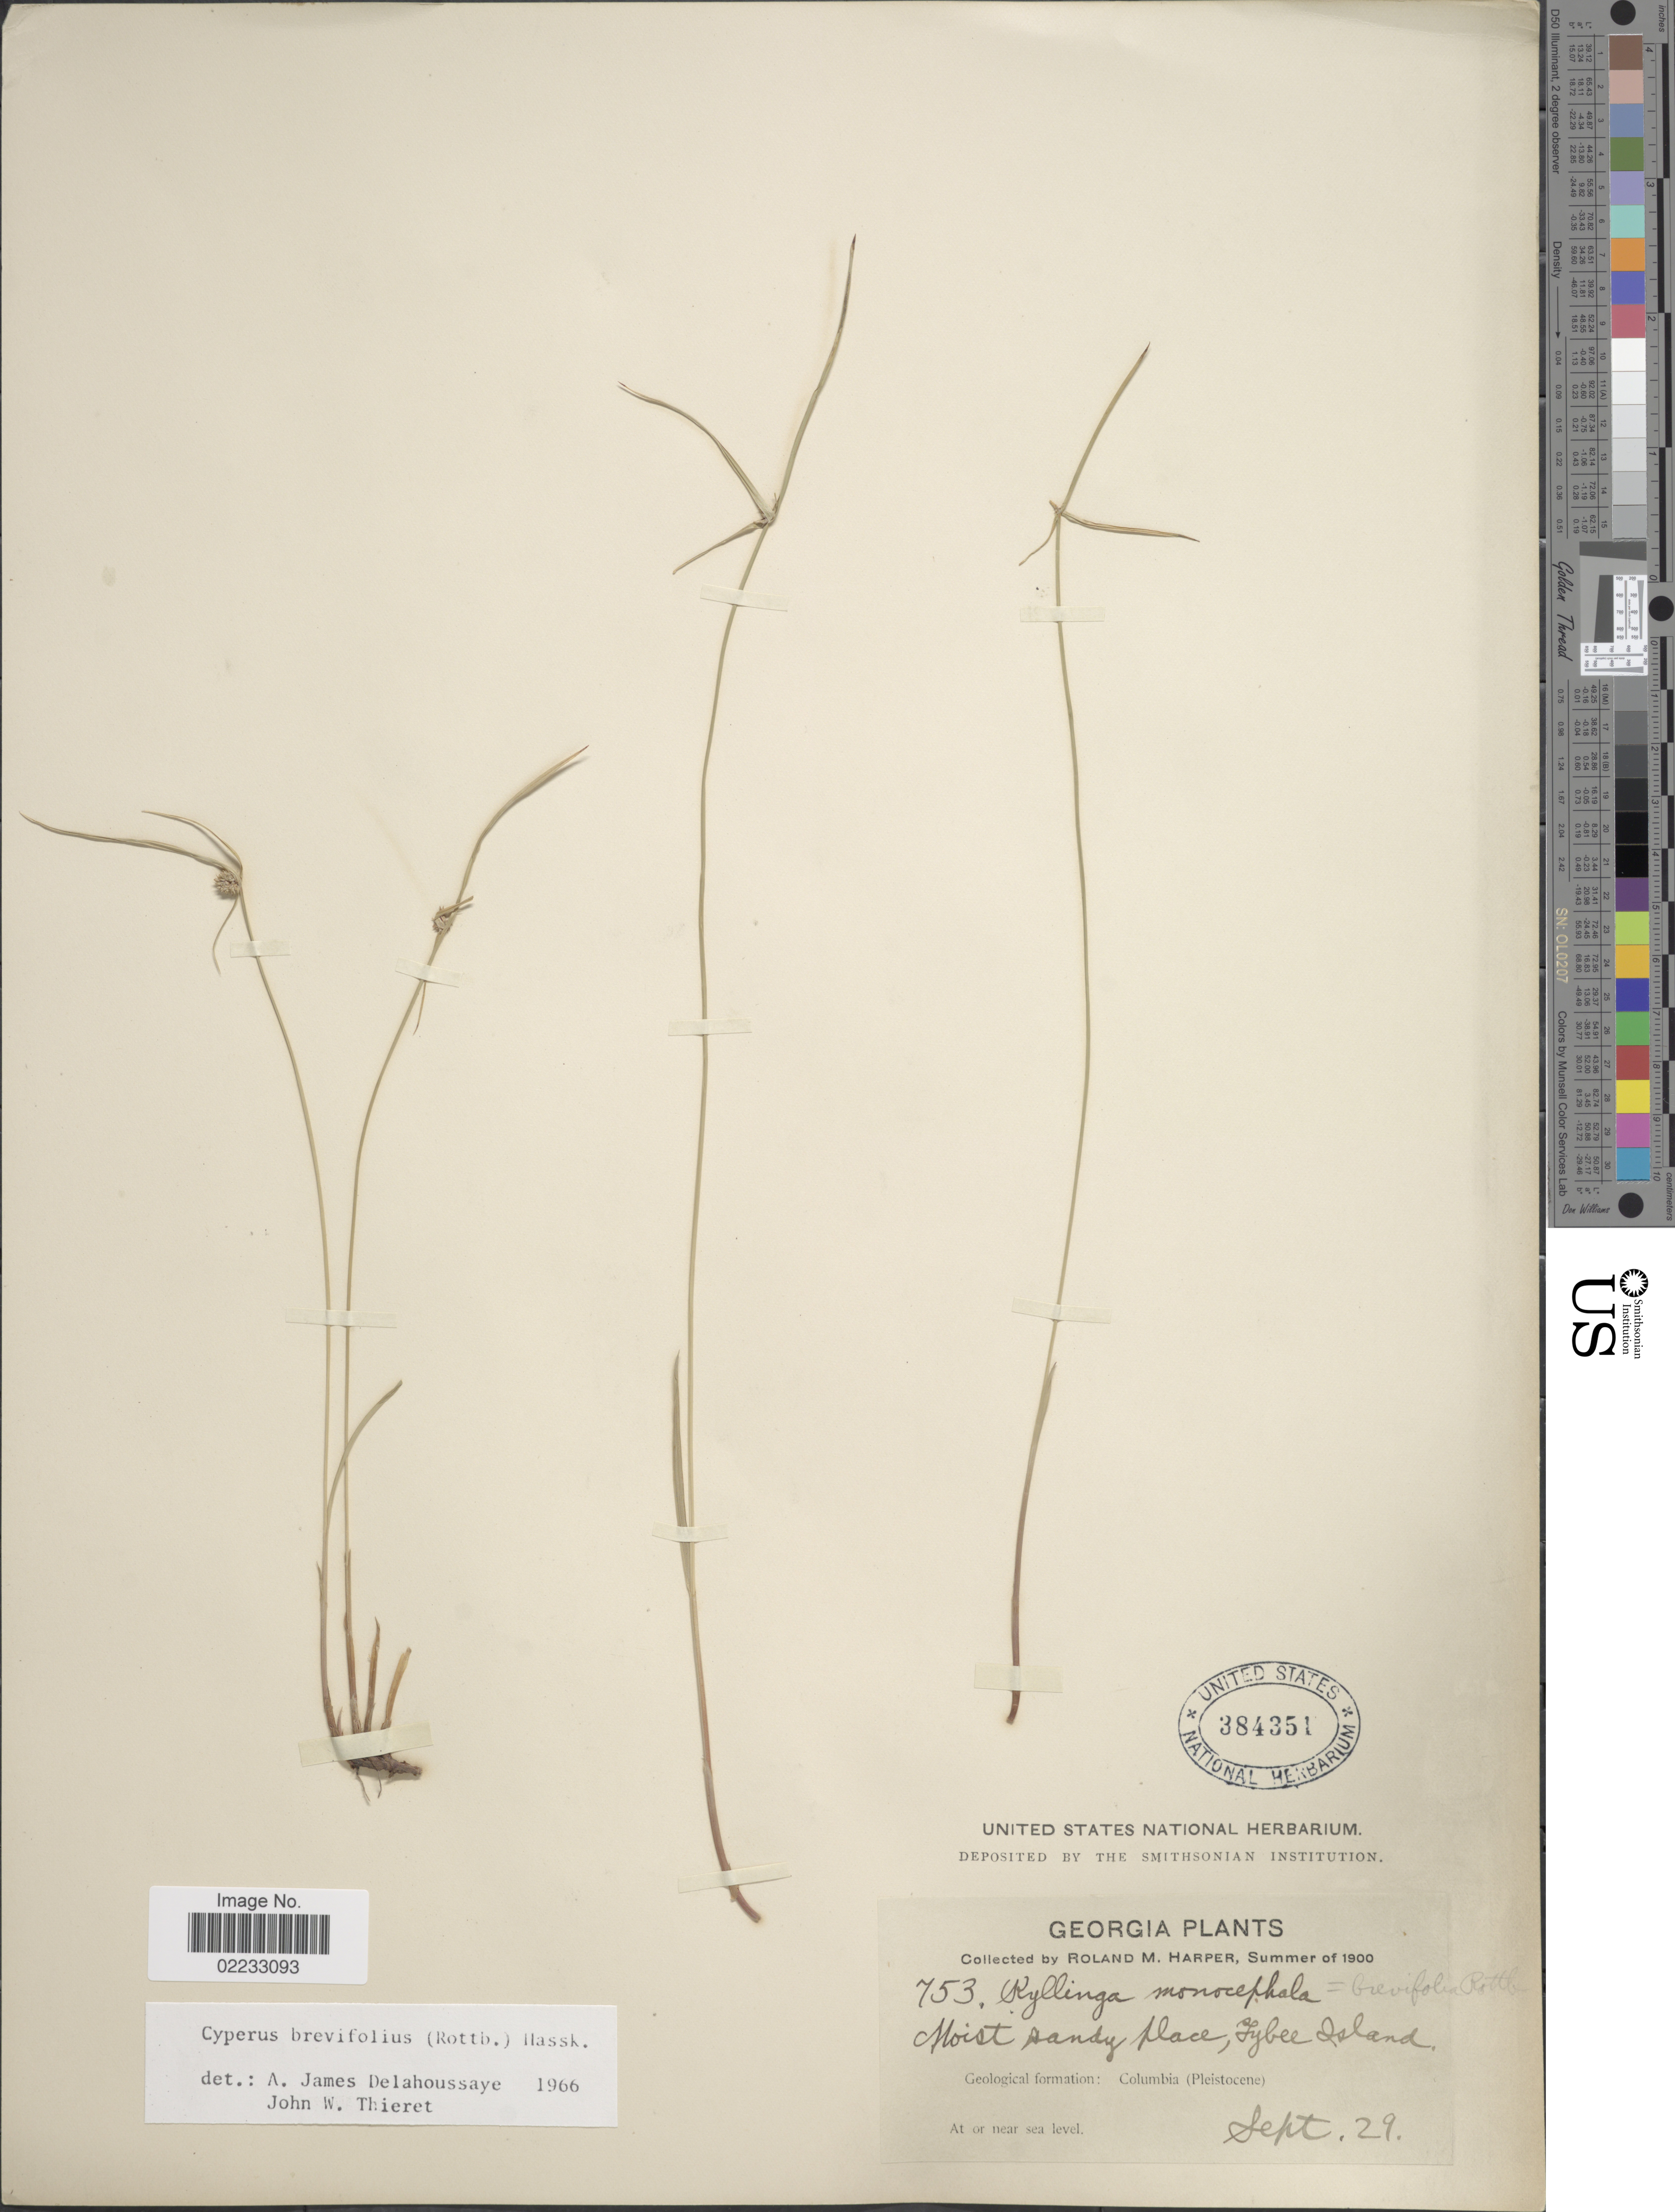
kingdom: Plantae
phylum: Tracheophyta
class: Liliopsida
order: Poales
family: Cyperaceae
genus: Cyperus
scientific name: Cyperus brevifolius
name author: (Rottb.) Hassk.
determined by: Strong, M. T., (US), Smithsonian Institution - National Museum of Natural History (UNITED STATES)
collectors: R. M. Harper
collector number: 753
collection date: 1900-09-29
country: United States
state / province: Georgia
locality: Tybee island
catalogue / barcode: US 384351